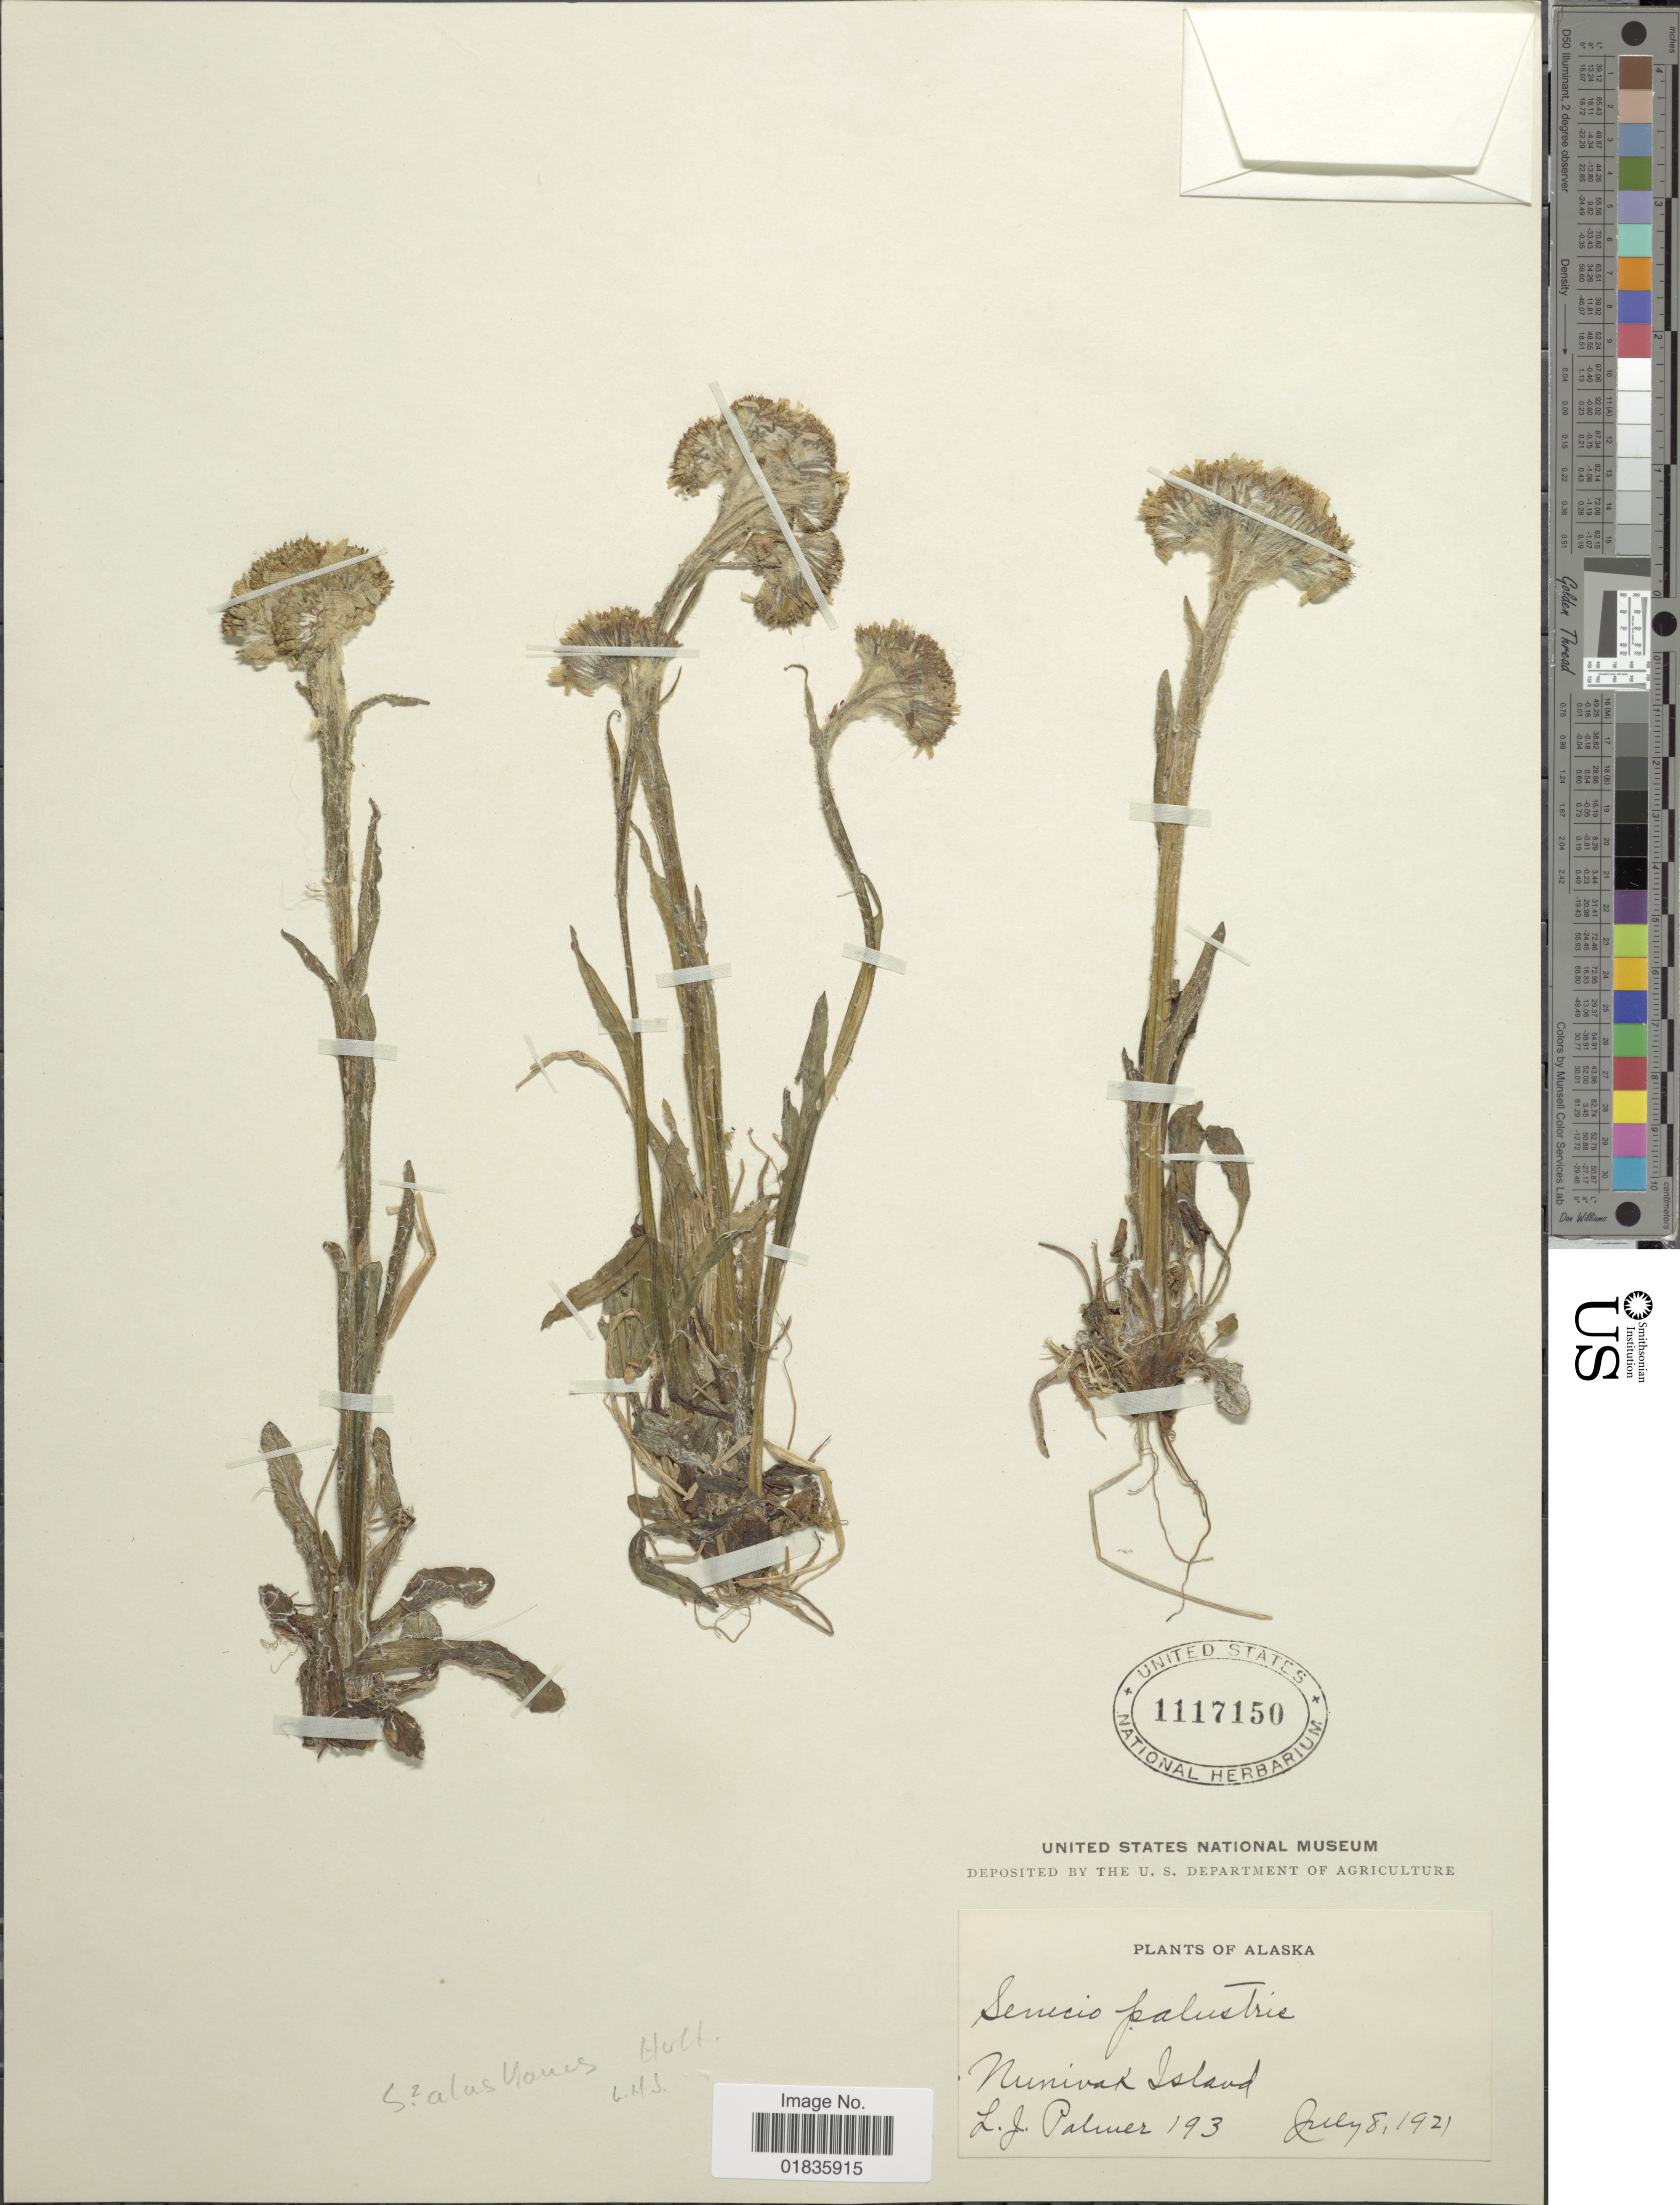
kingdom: Plantae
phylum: Tracheophyta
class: Magnoliopsida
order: Asterales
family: Asteraceae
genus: Tephroseris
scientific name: Tephroseris yukonensis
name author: (A.E. Porsild) Holub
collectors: L. J. Palmer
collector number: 193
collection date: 1921-07-08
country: United States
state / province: Alaska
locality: Nunivak Island.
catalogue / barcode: US 1117150